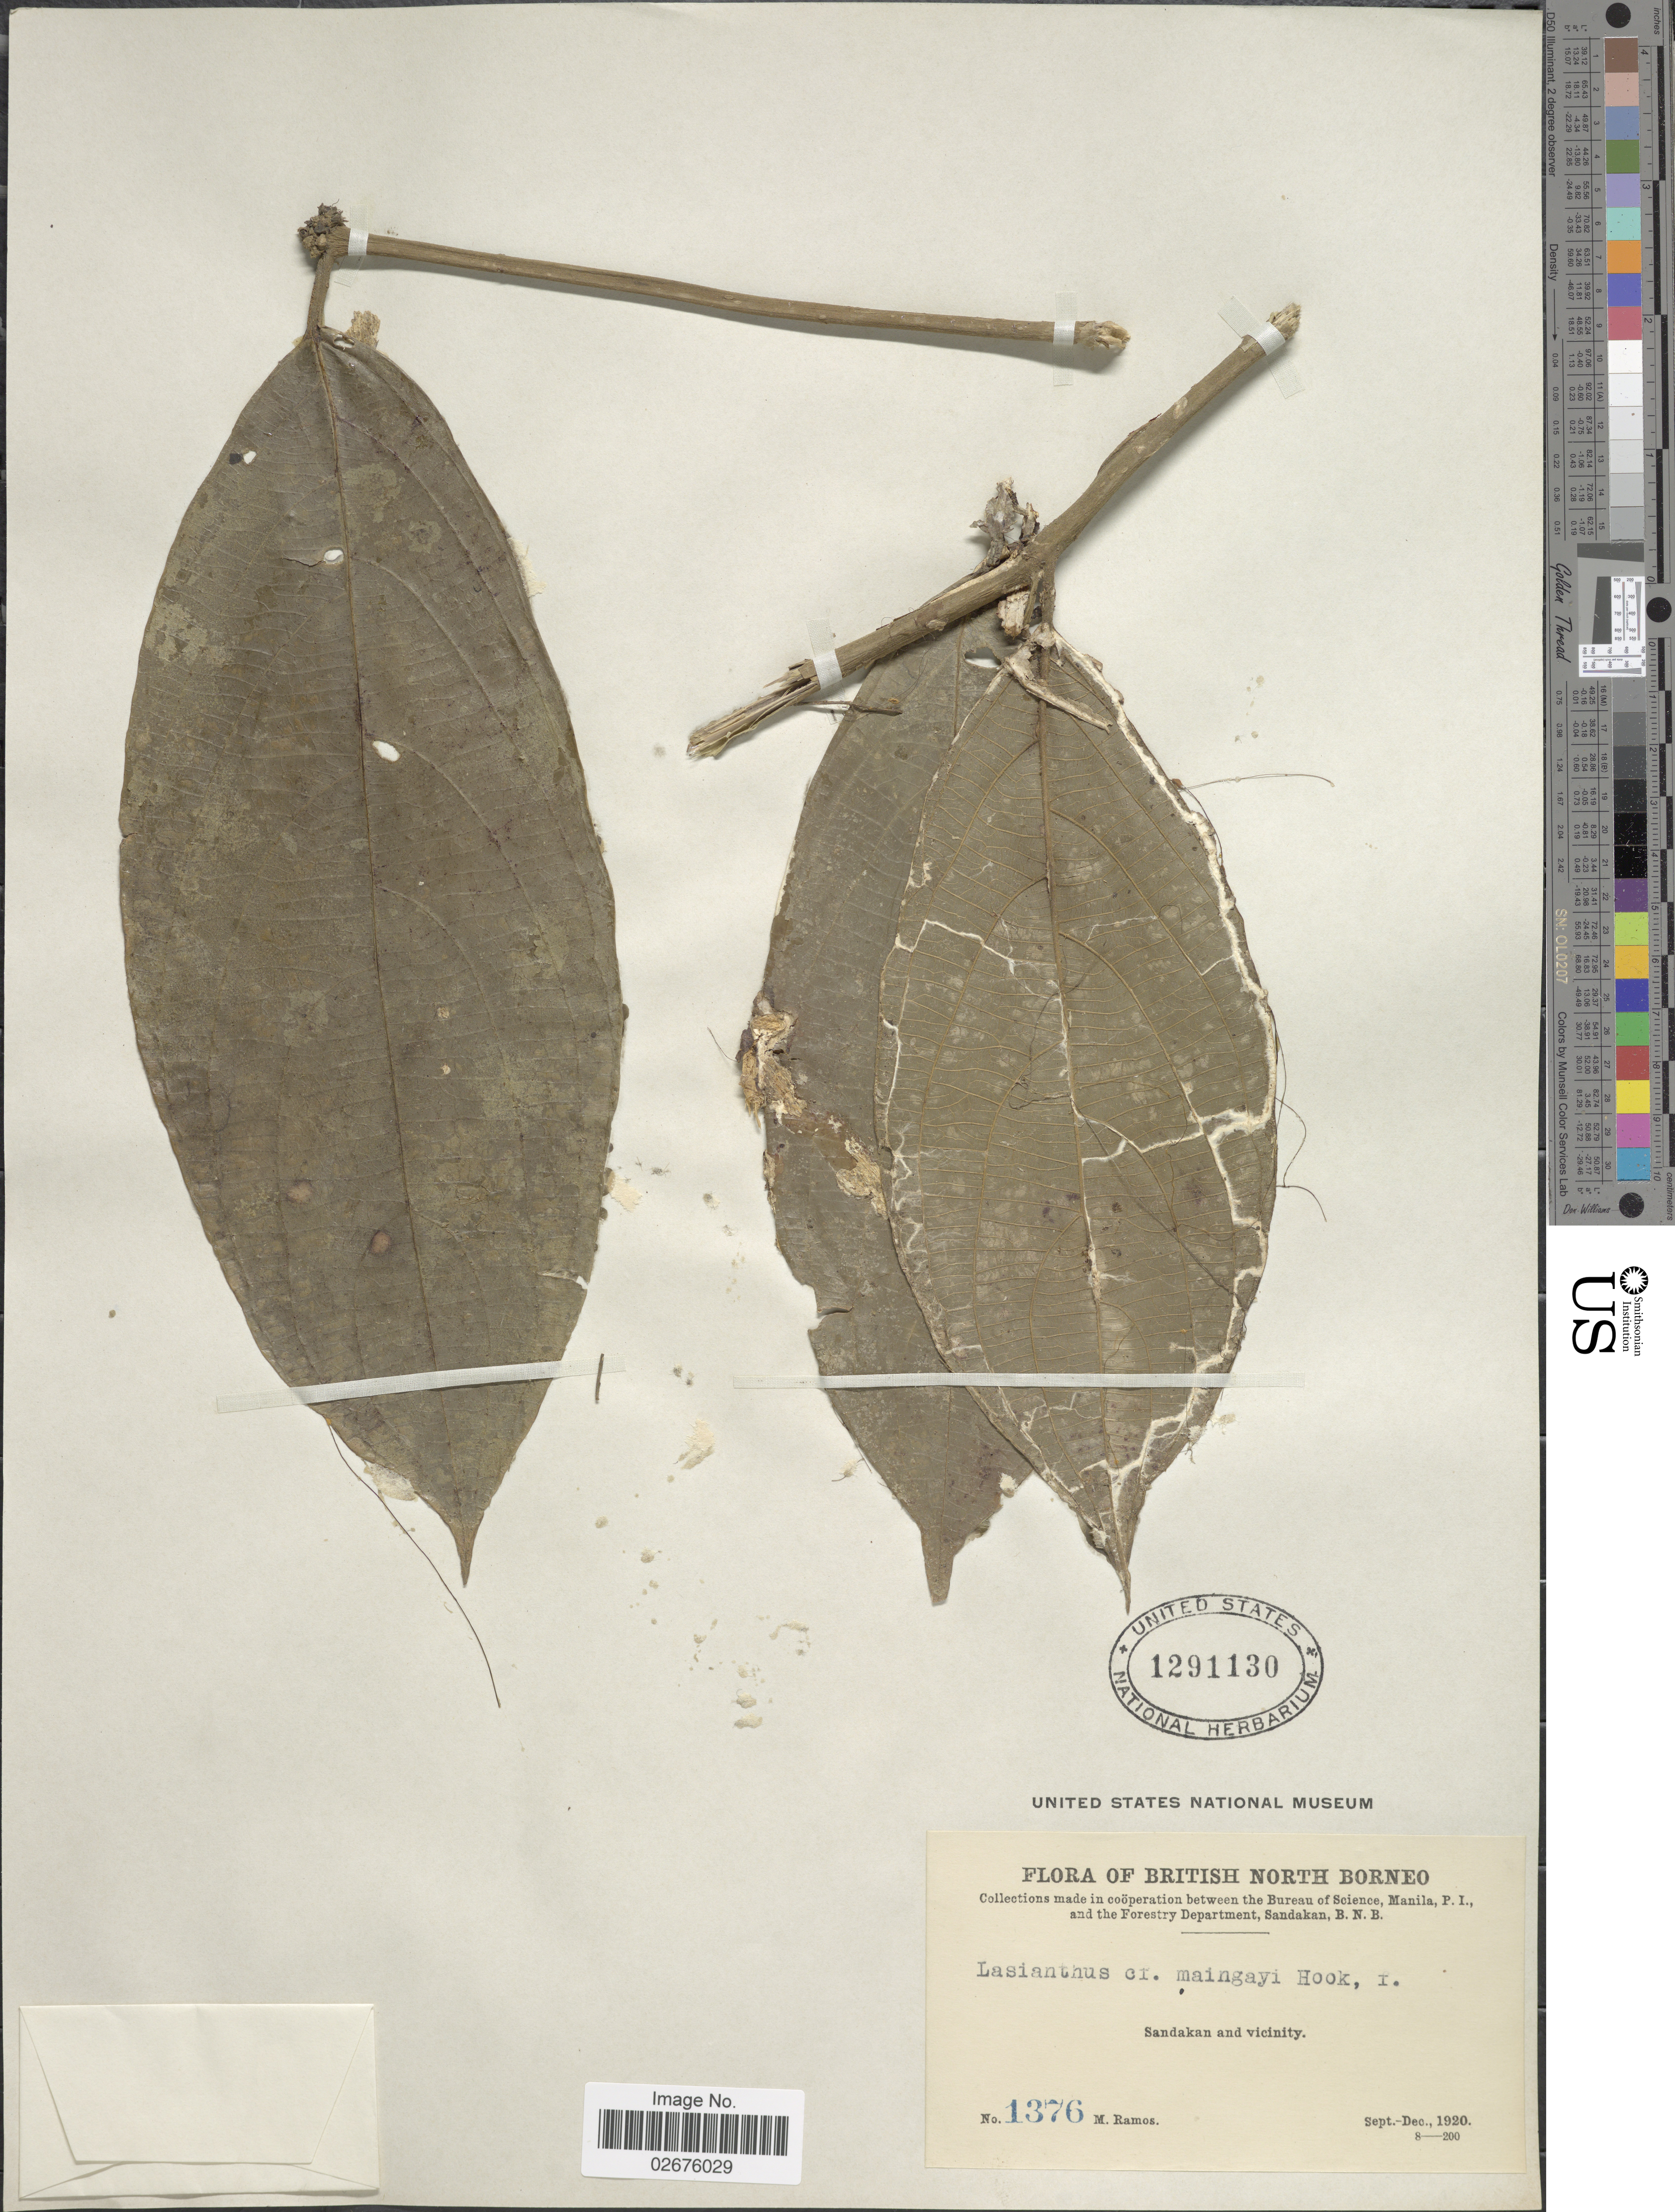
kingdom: Plantae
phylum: Tracheophyta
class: Magnoliopsida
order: Gentianales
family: Rubiaceae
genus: Lasianthus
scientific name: Lasianthus ridleyi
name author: King & Gamble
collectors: M. Ramos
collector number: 1376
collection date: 1920-09/1920-12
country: Malaysia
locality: British North Bornei. Sandakan and vicinity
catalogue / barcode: US 1291130